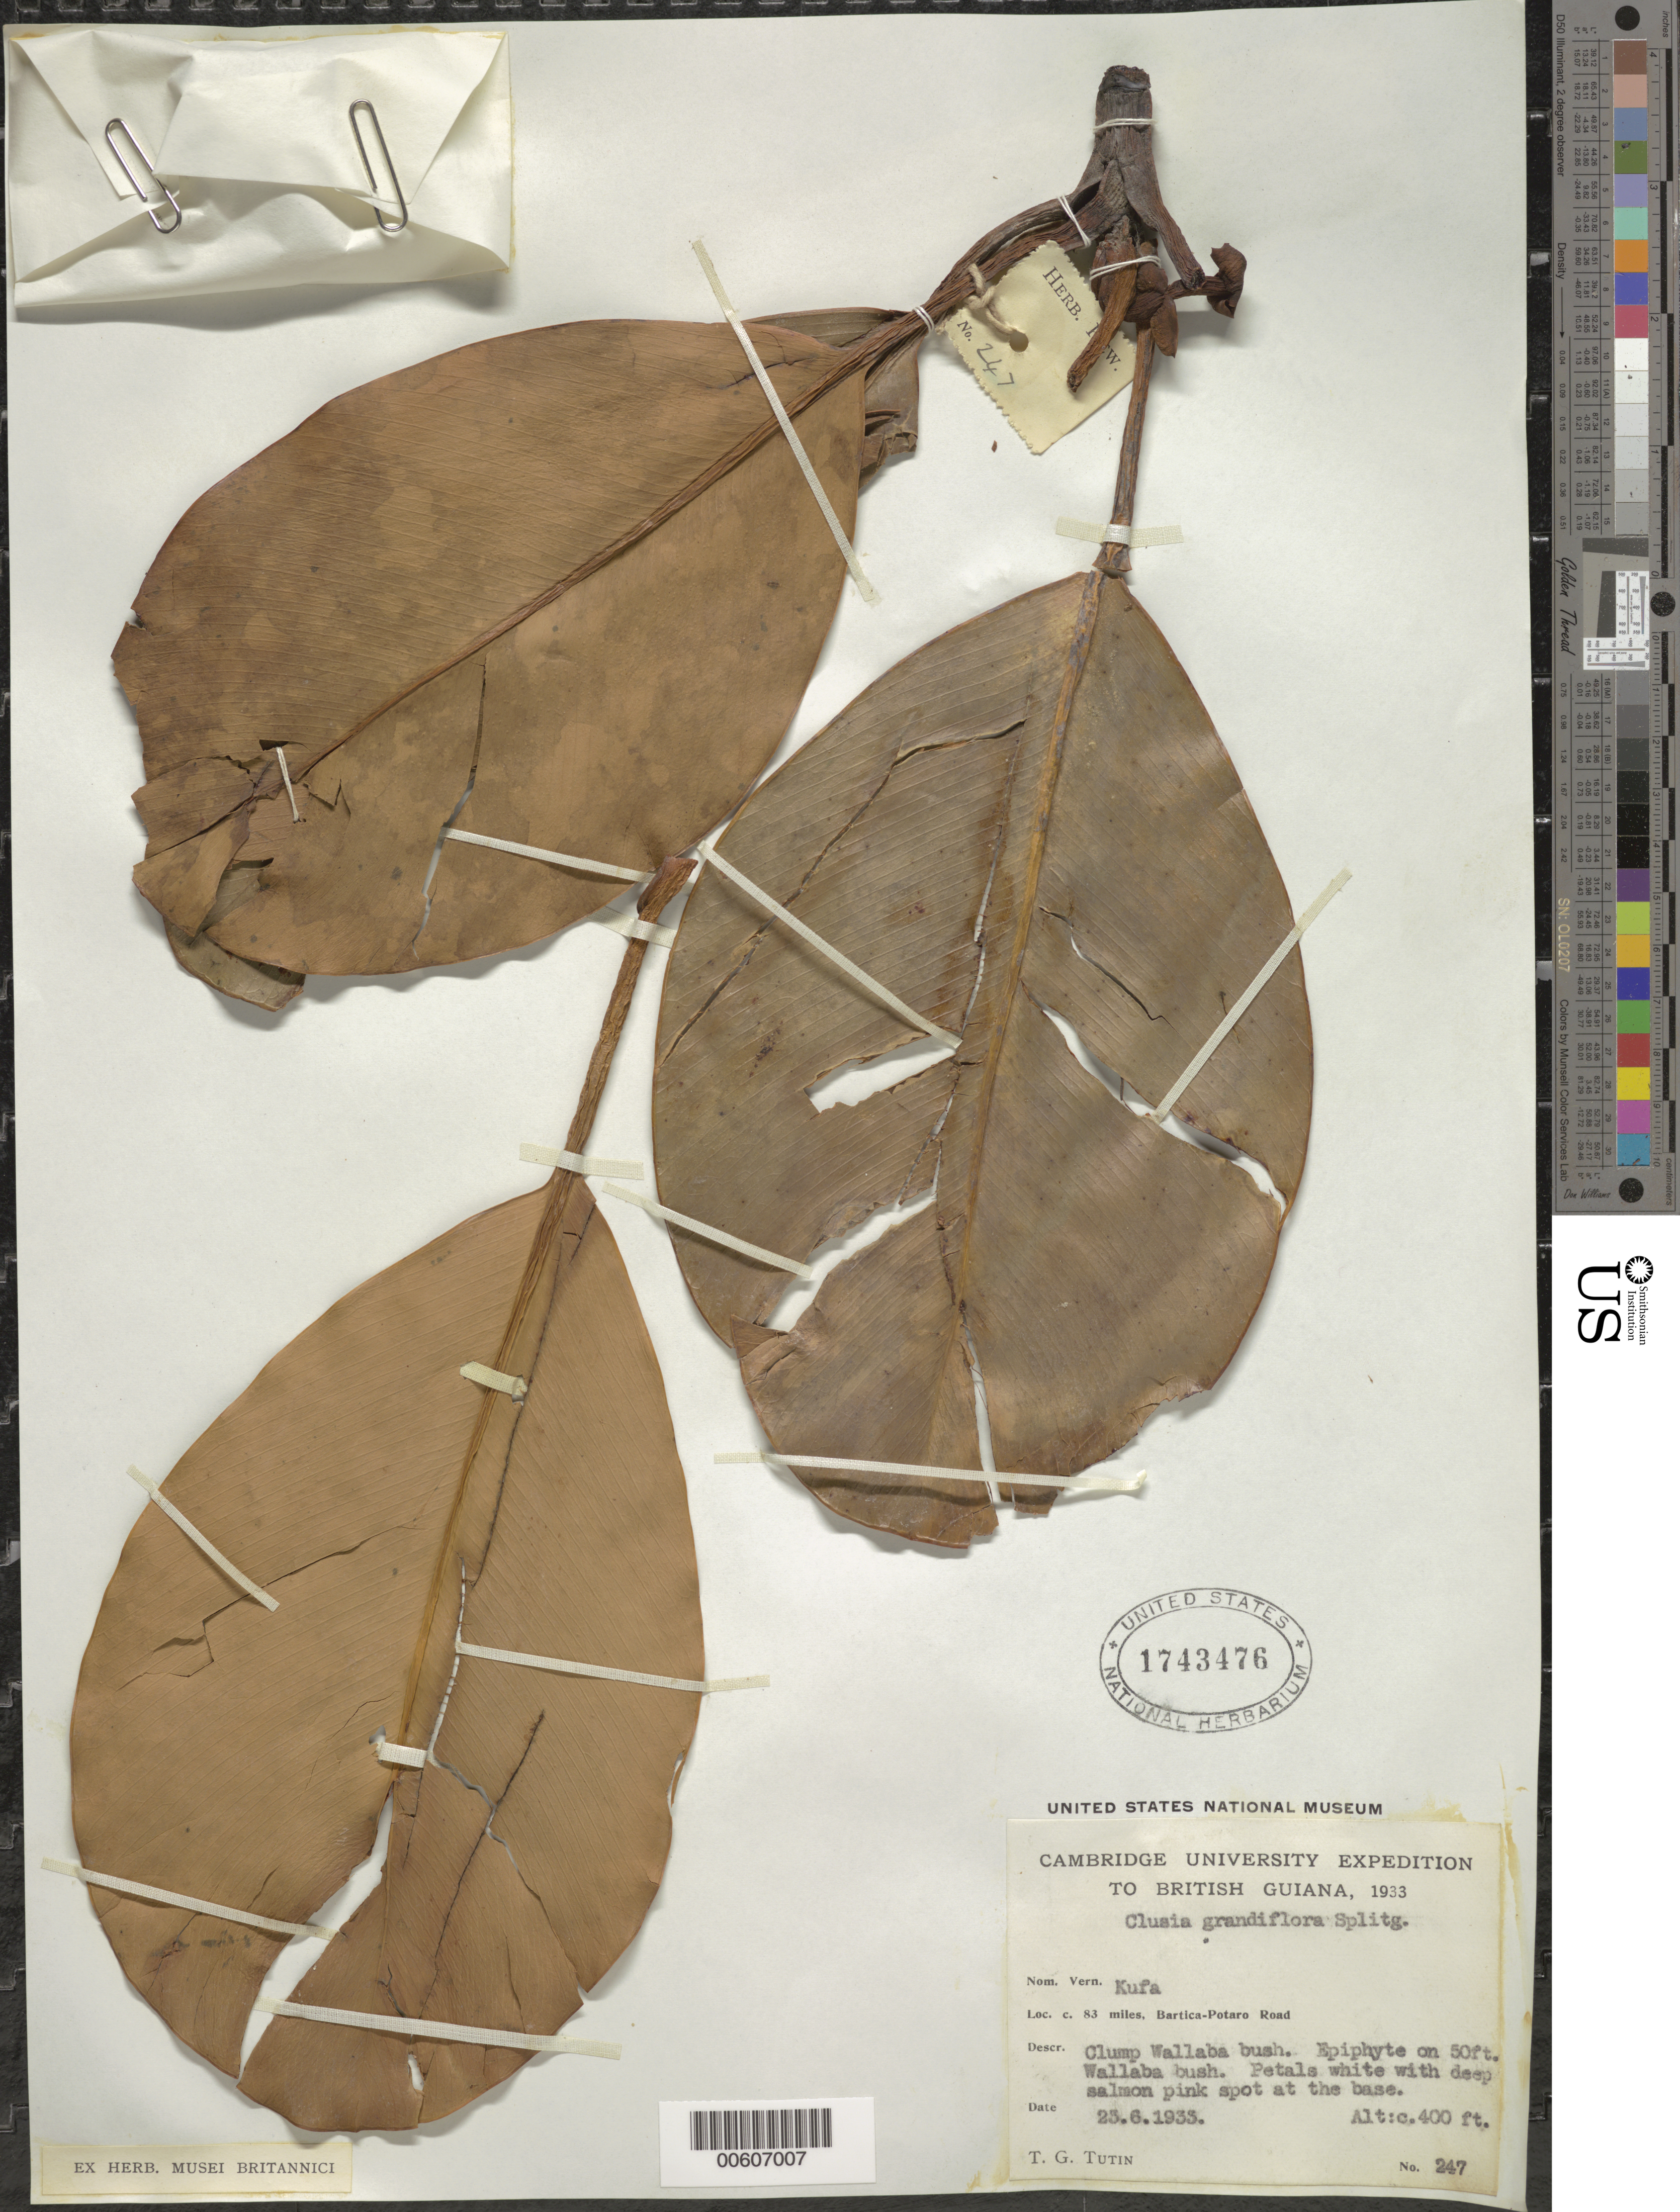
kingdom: Plantae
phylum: Tracheophyta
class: Magnoliopsida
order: Malpighiales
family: Clusiaceae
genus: Clusia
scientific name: Clusia grandiflora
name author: Splitg.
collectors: T. G. Tutin & A. Persaud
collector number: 247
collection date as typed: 23-Jun-33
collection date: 1933-06-23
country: Guyana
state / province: Potaro-Siparuni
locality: Bartica-Potaro road, mile 83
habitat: Clump Wallaba bush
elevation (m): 122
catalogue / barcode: US 1743476